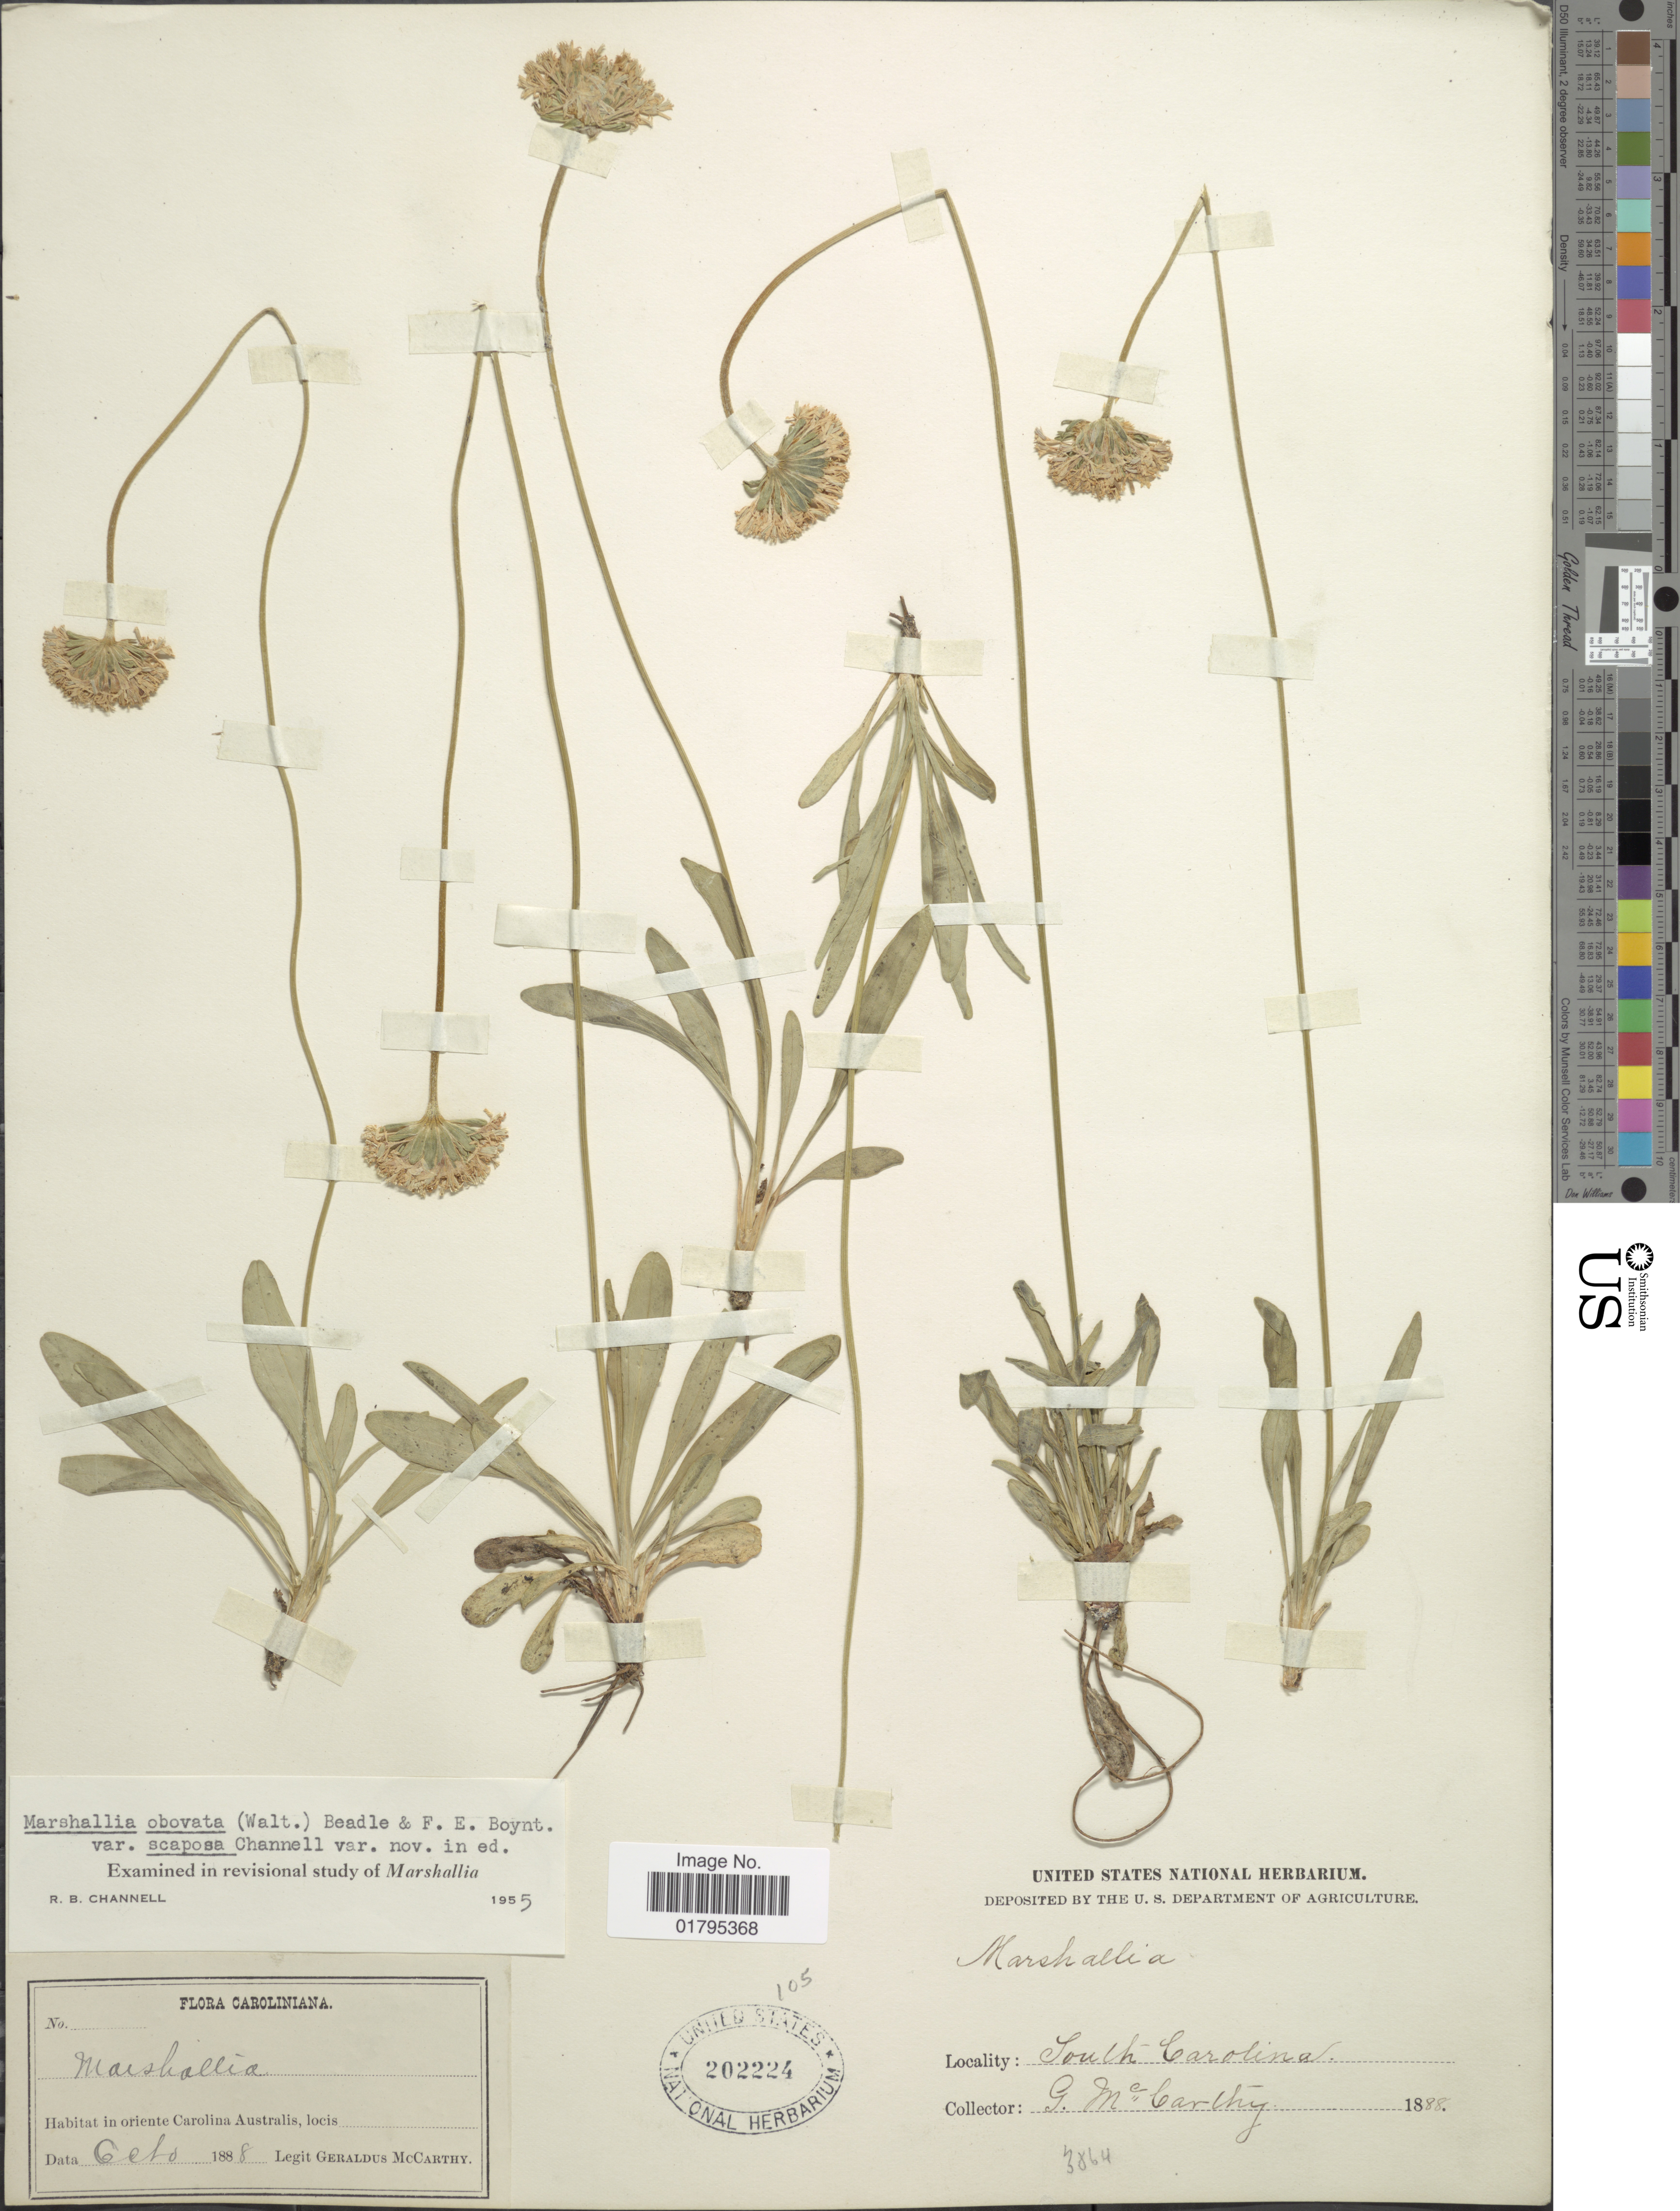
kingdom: Plantae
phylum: Tracheophyta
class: Magnoliopsida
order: Asterales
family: Asteraceae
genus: Marshallia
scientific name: Marshallia obovata var. scaposa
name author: Channell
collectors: M. McCarthy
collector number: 3864?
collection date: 1888-10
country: United States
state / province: South Carolina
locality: South Carolina., In Oriente Caroline Australis.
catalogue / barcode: US 202224